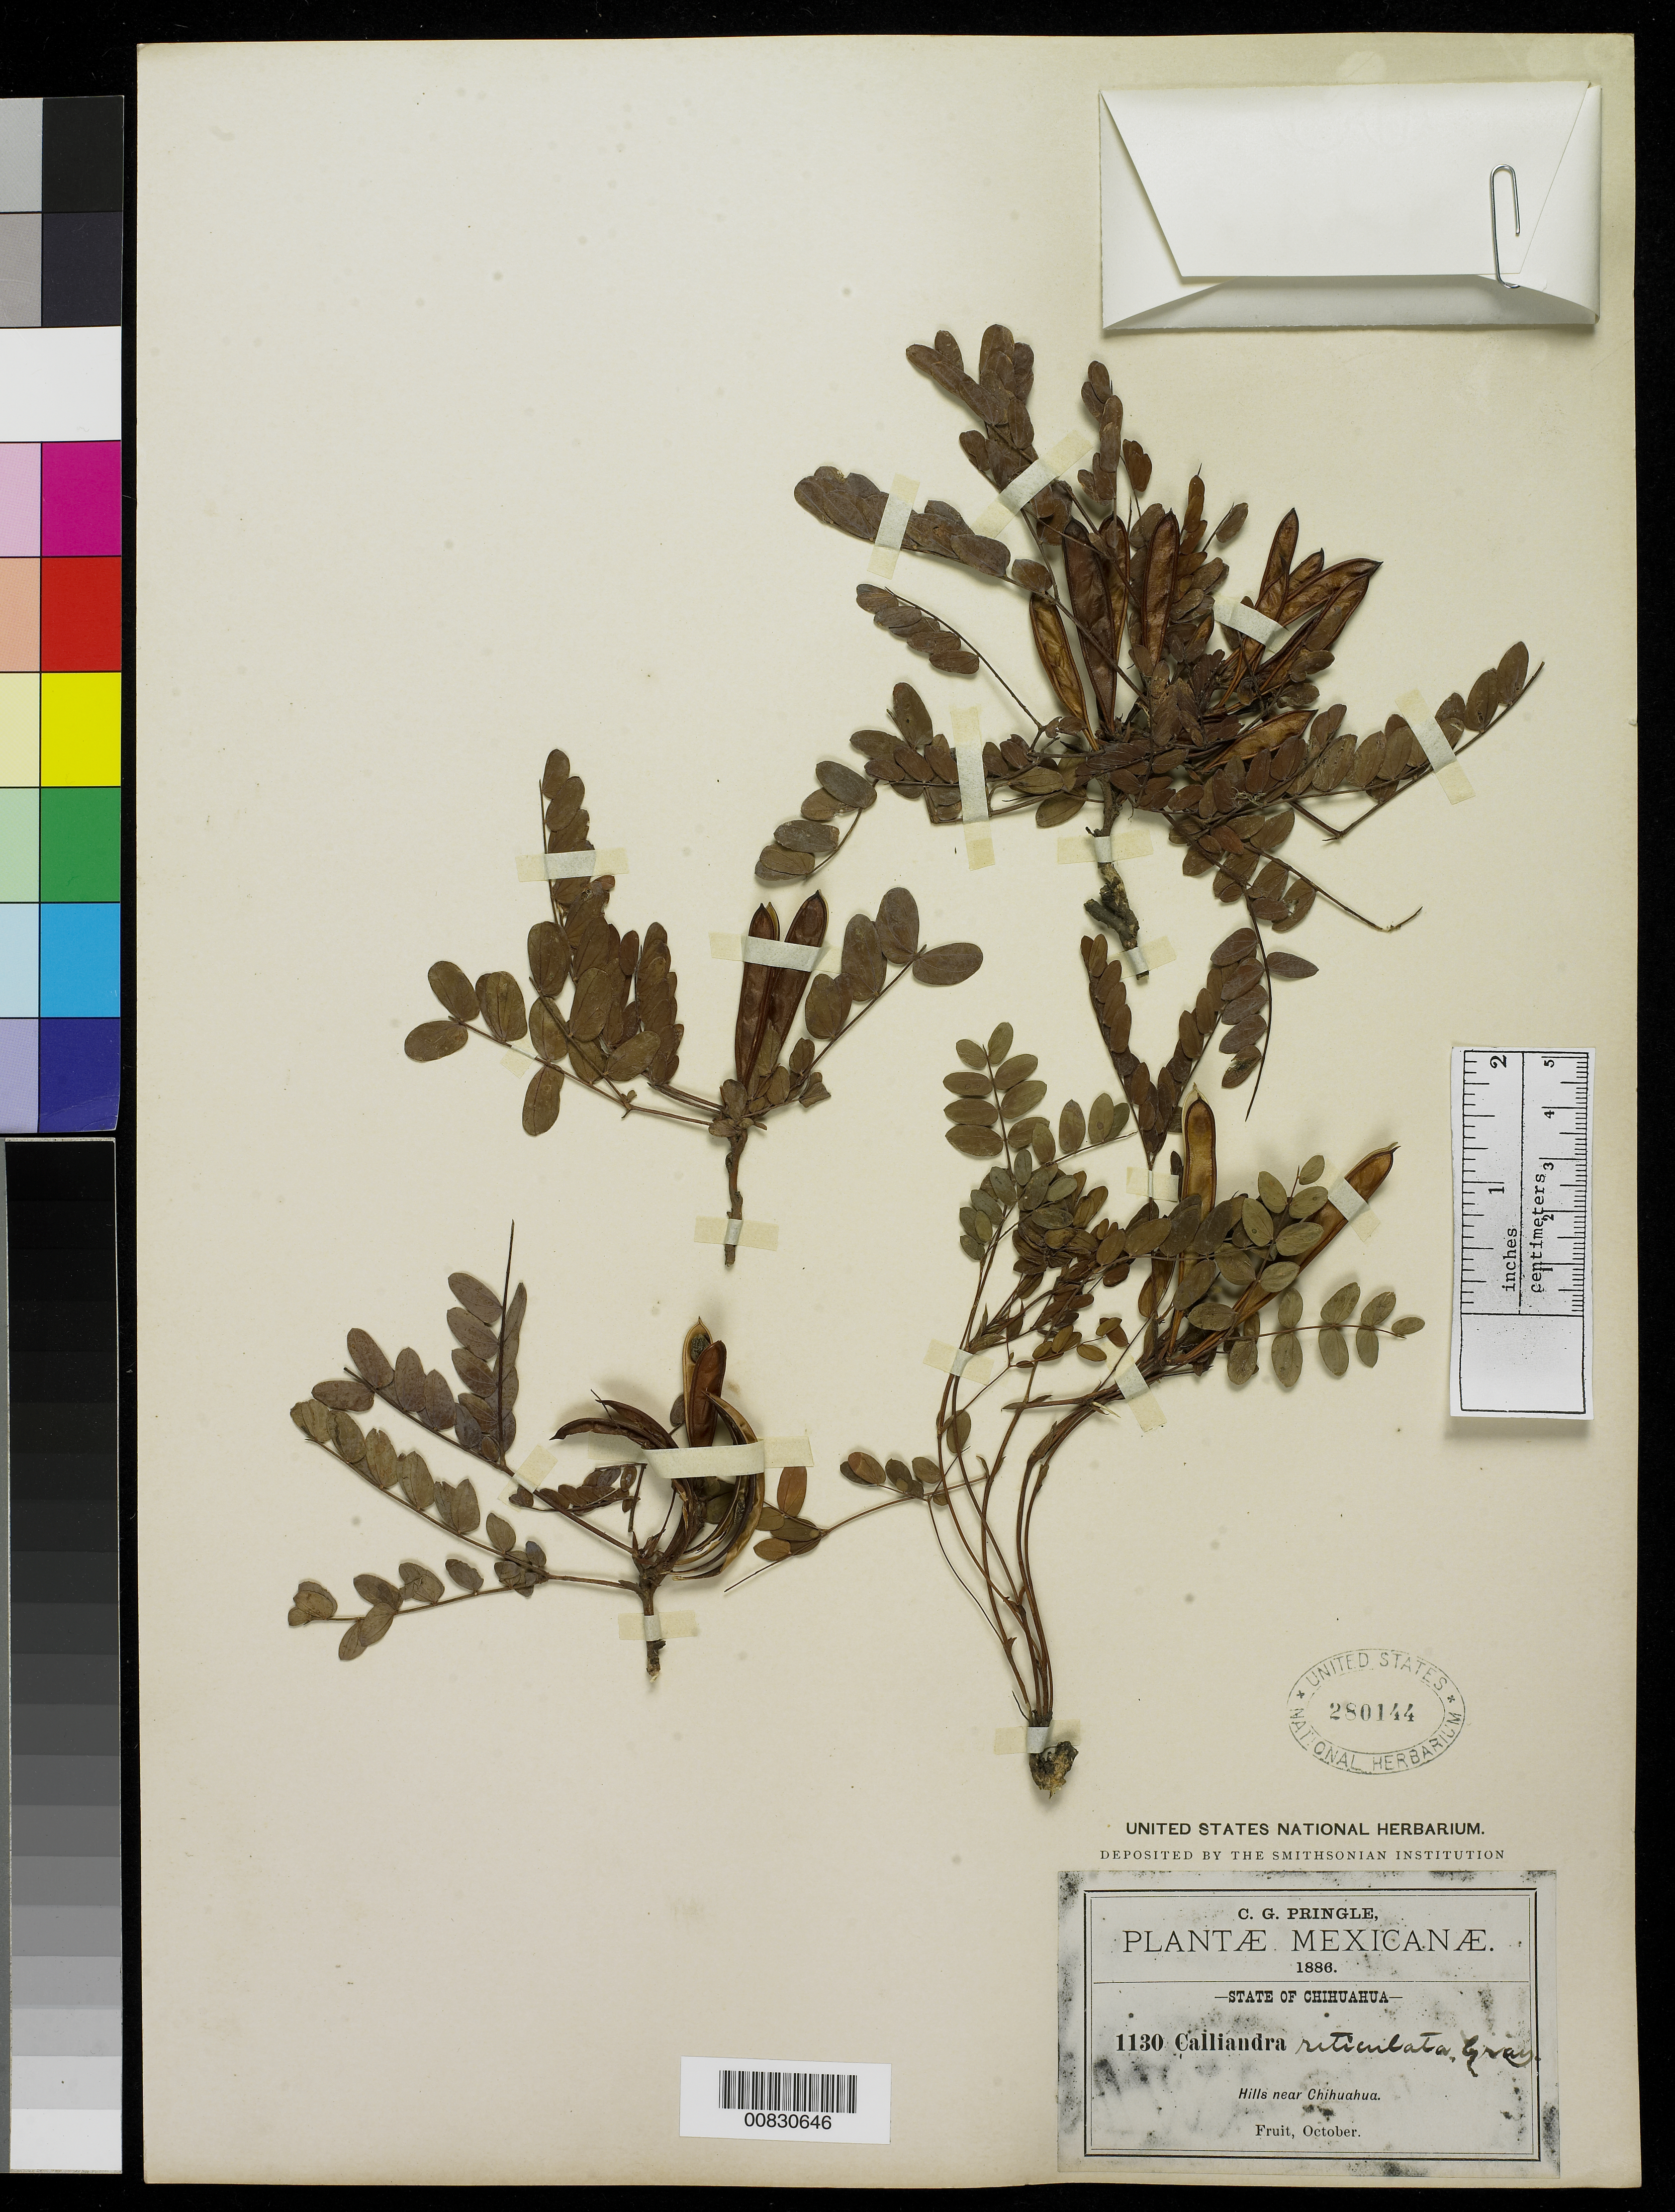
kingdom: Plantae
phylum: Tracheophyta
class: Magnoliopsida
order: Fabales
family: Fabaceae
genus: Calliandra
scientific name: Calliandra humilis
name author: Benth.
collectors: C. G. Pringle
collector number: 1130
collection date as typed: Oct 1886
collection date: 1886-10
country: Mexico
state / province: Chihuahua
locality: Hills near Chihuahua.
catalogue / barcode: US 280144